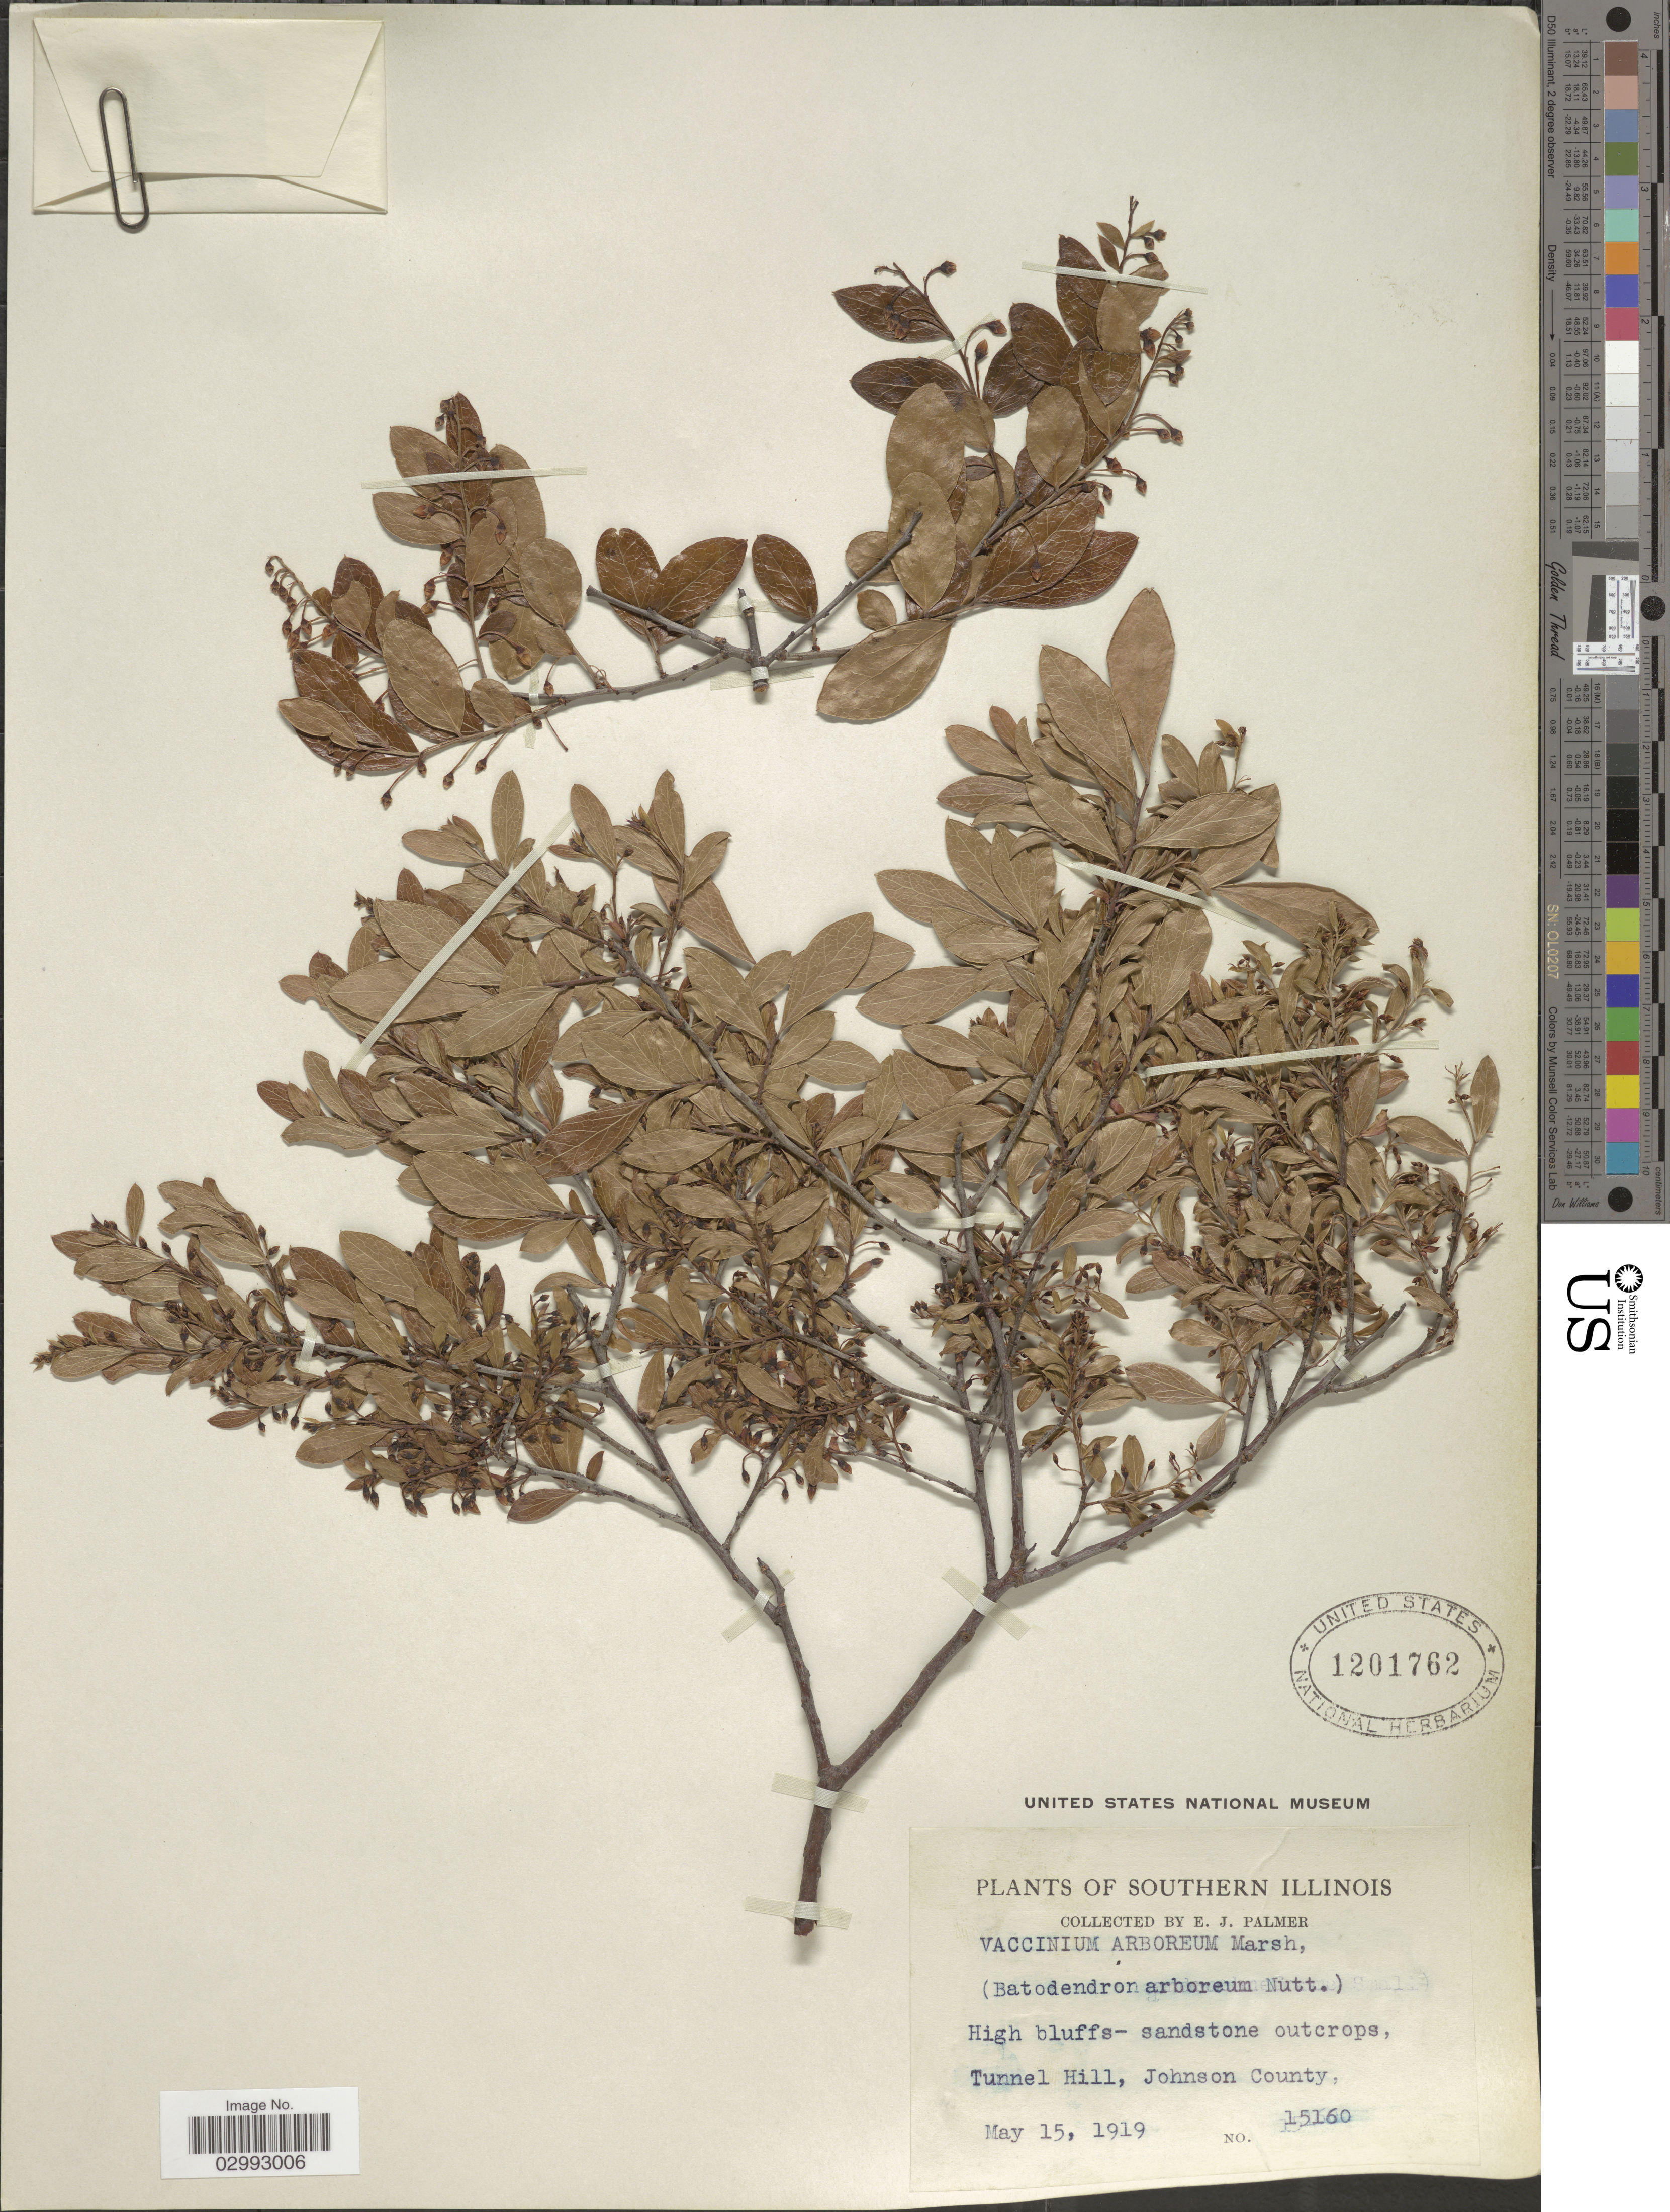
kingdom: Plantae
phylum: Tracheophyta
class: Magnoliopsida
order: Ericales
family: Ericaceae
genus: Batodendron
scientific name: Batodendron arboreum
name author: Nutt.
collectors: E. J. Palmer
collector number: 15160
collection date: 1919-05-15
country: United States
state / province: Illinois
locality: Southern Illinois. High bluffs- sandstone outcrops, Tunnel Hill, Johnson County.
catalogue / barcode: US 1201762